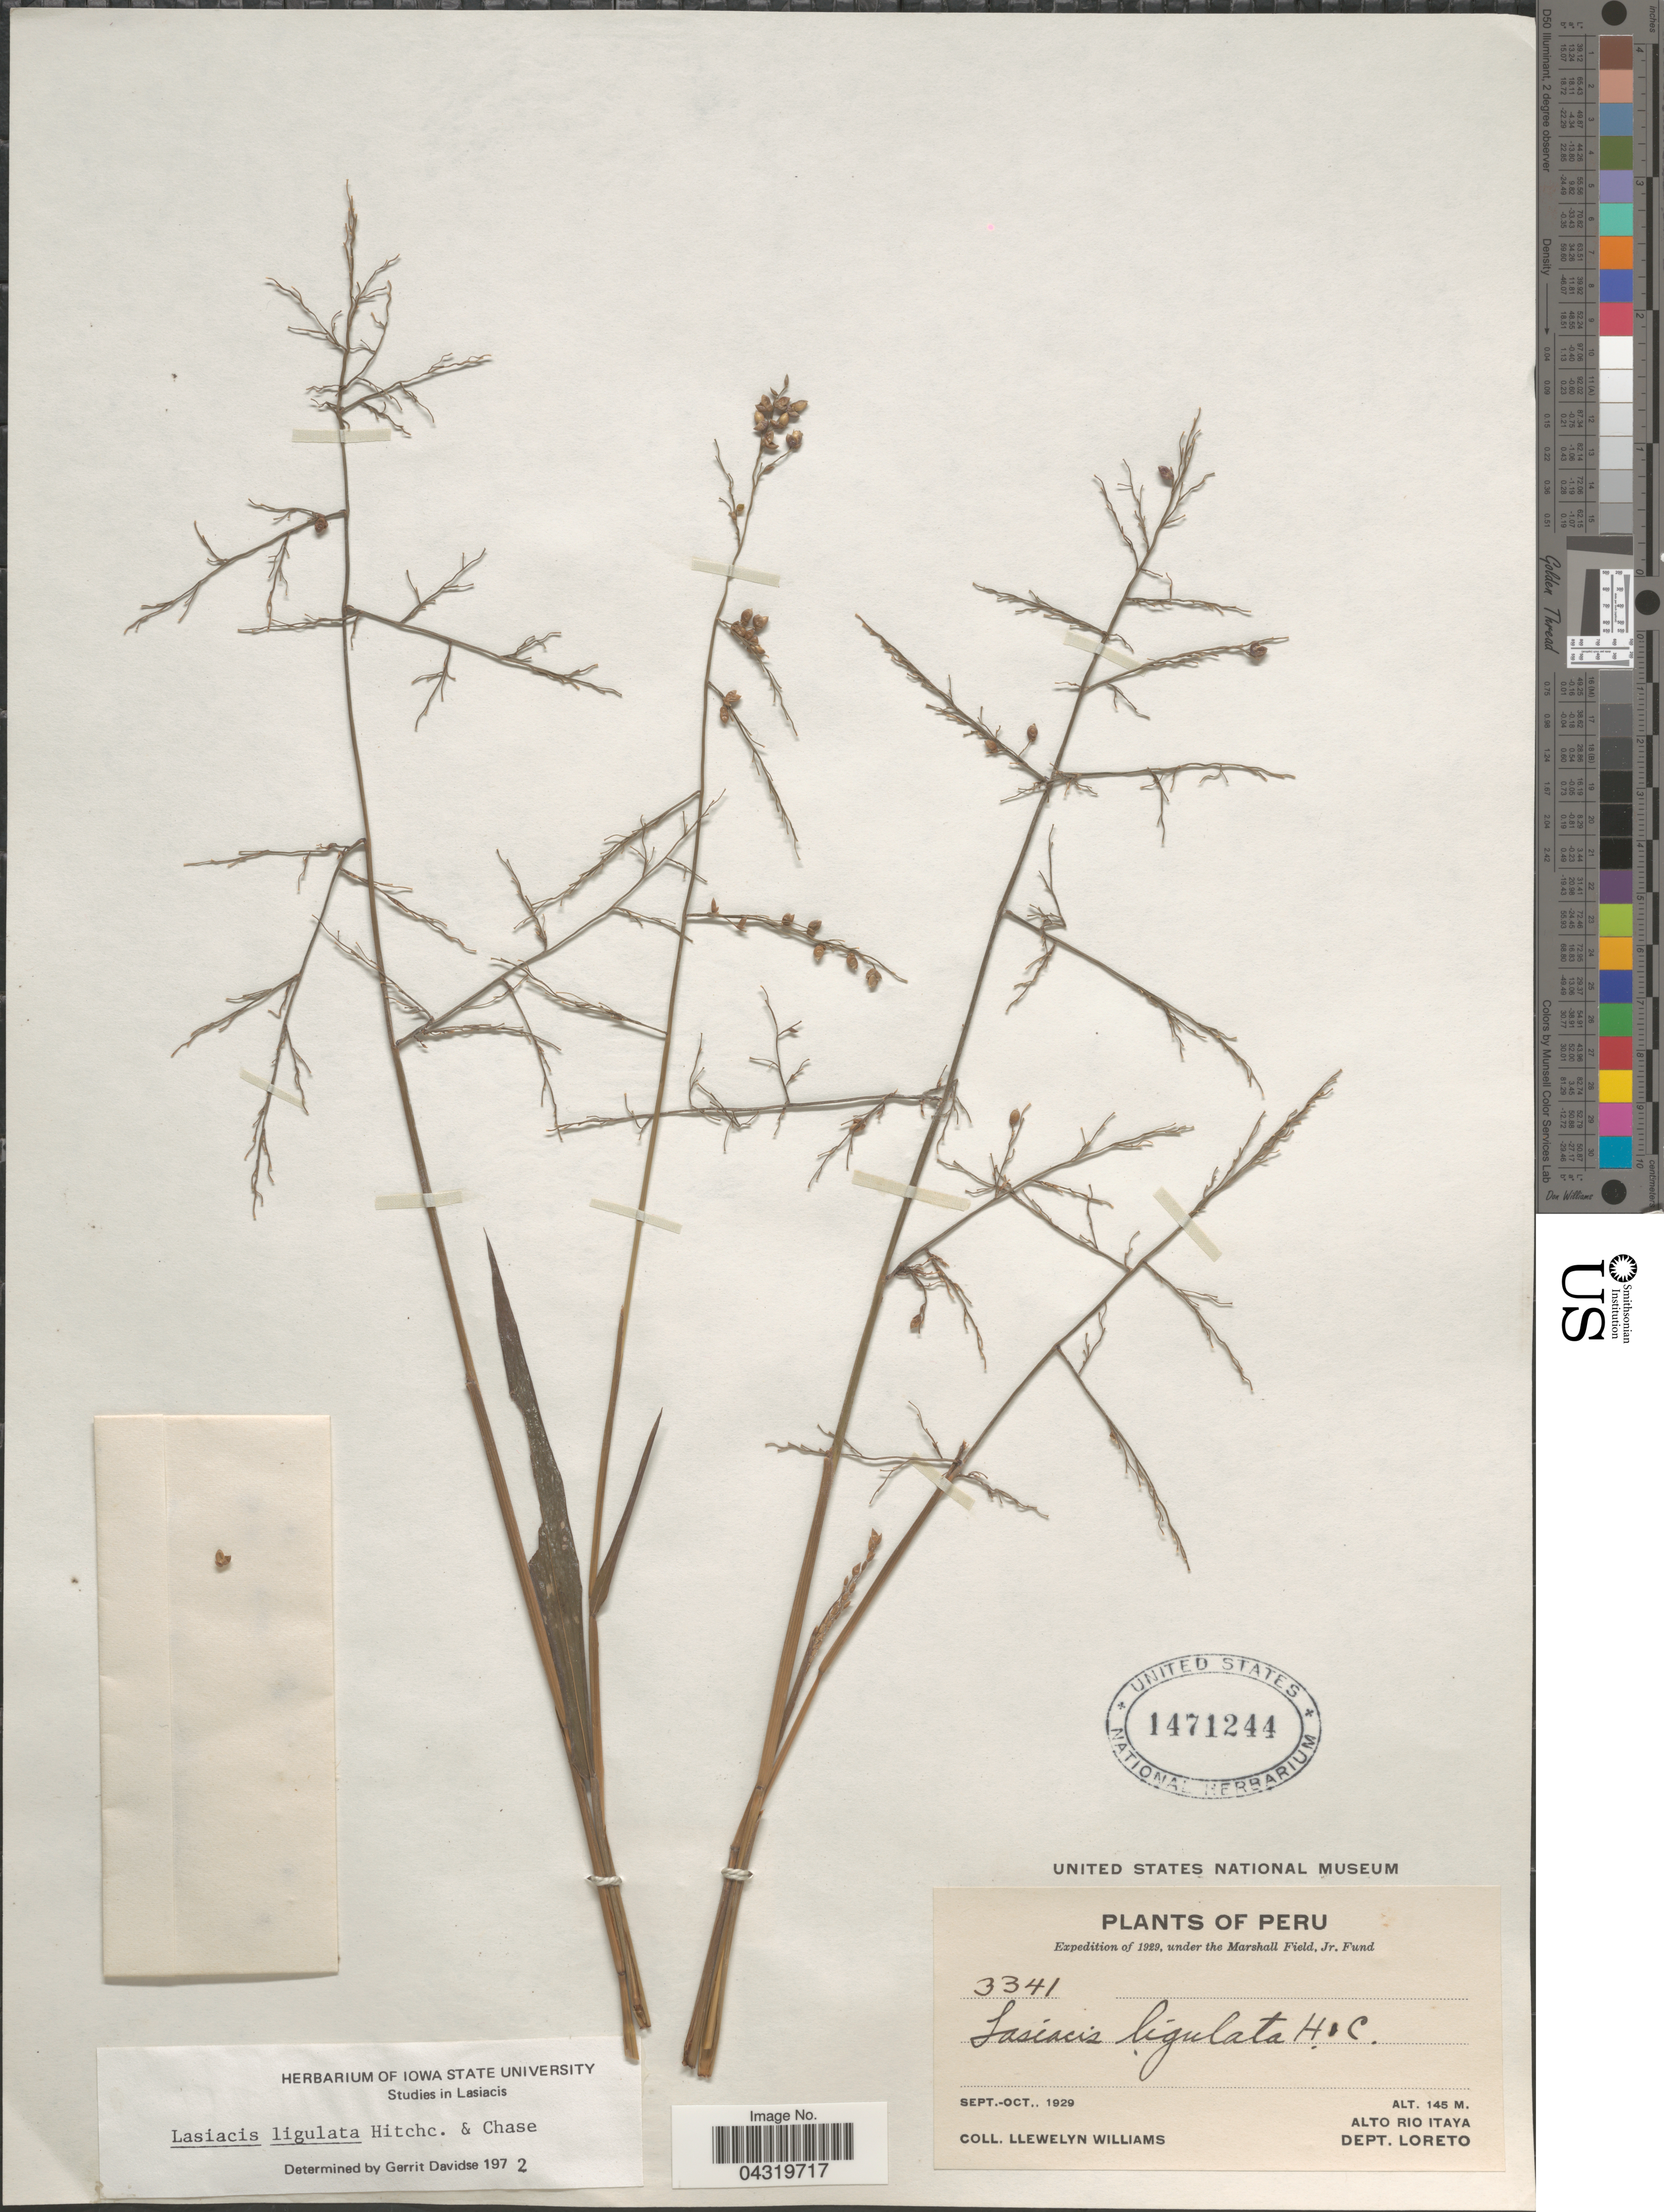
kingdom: Plantae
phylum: Tracheophyta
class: Liliopsida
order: Poales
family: Poaceae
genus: Lasiacis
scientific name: Lasiacis ligulata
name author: Hitchc. & Chase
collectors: Ll. Williams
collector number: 3341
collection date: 1929-09/1929-10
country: Peru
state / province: Loreto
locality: Expedition of 1929. Alto Rio Itaya. Dept. Loreto.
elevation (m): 145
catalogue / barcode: US 1471244